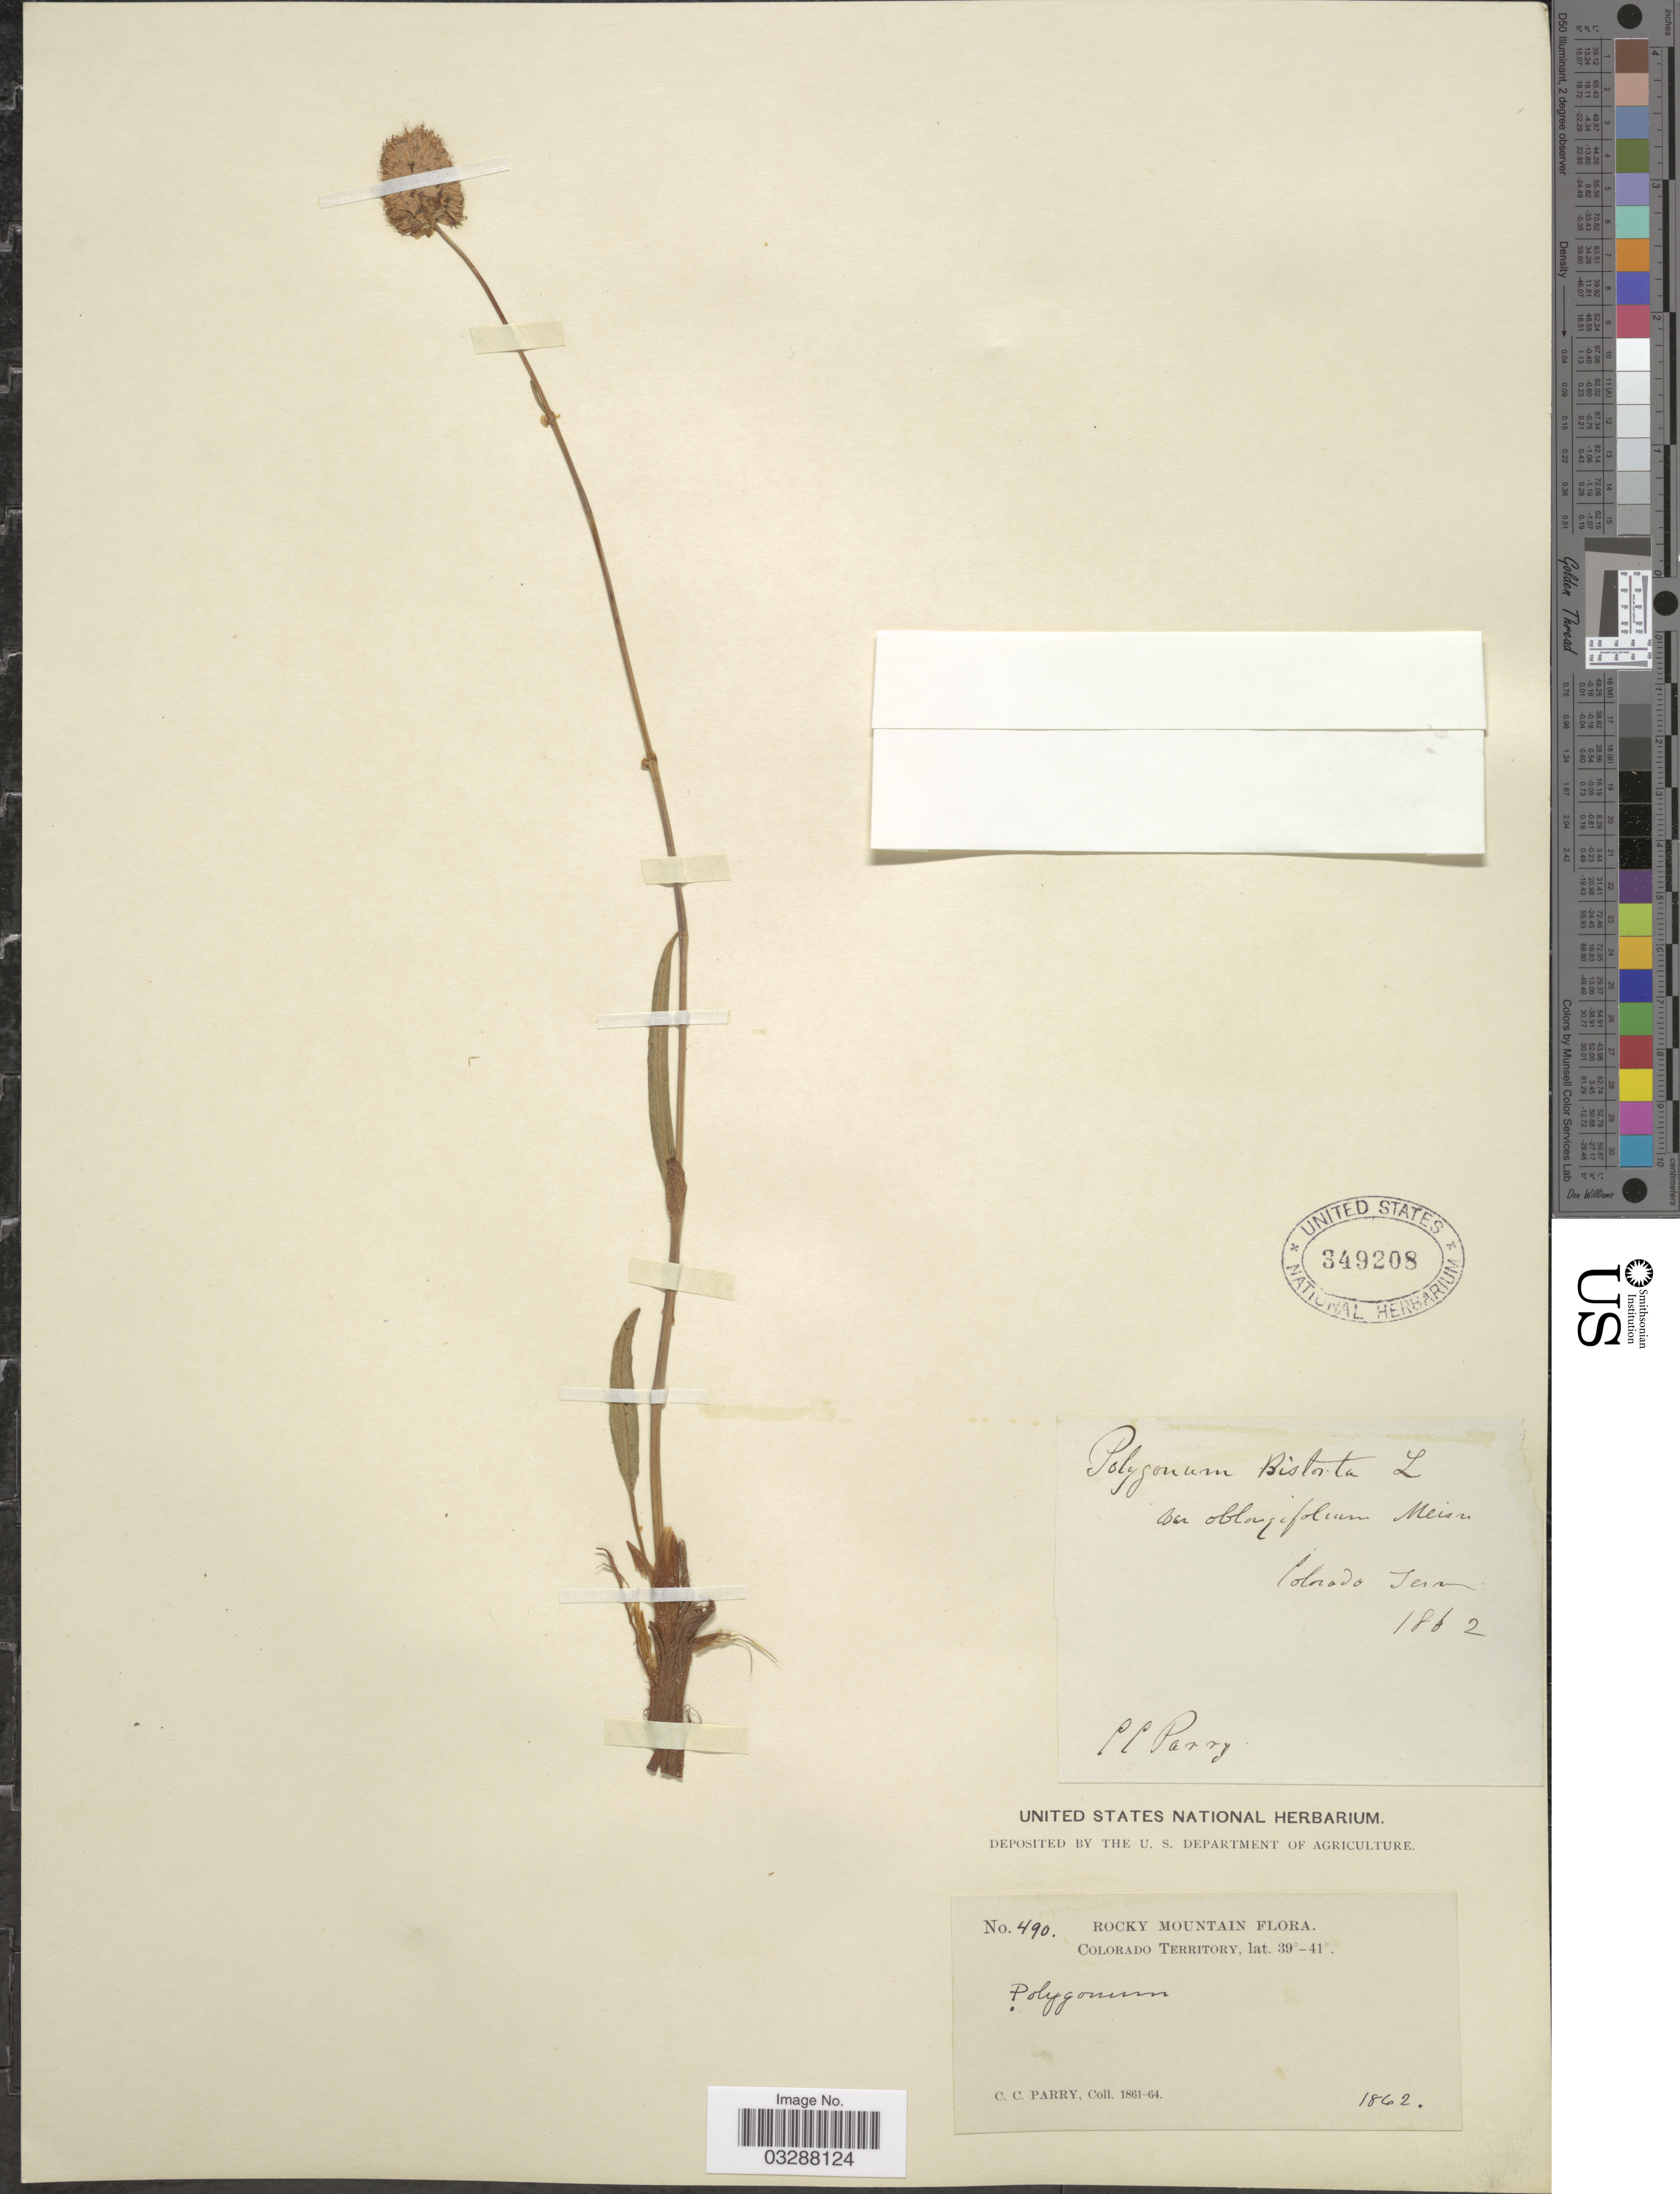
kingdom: Plantae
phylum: Tracheophyta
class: Magnoliopsida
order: Caryophyllales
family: Polygonaceae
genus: Bistorta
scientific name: Bistorta bistortoides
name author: (Pursh) Small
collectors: C. C. Parry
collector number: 490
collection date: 1862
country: United States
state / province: Colorado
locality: Rocky Mountain.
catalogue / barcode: US 349208